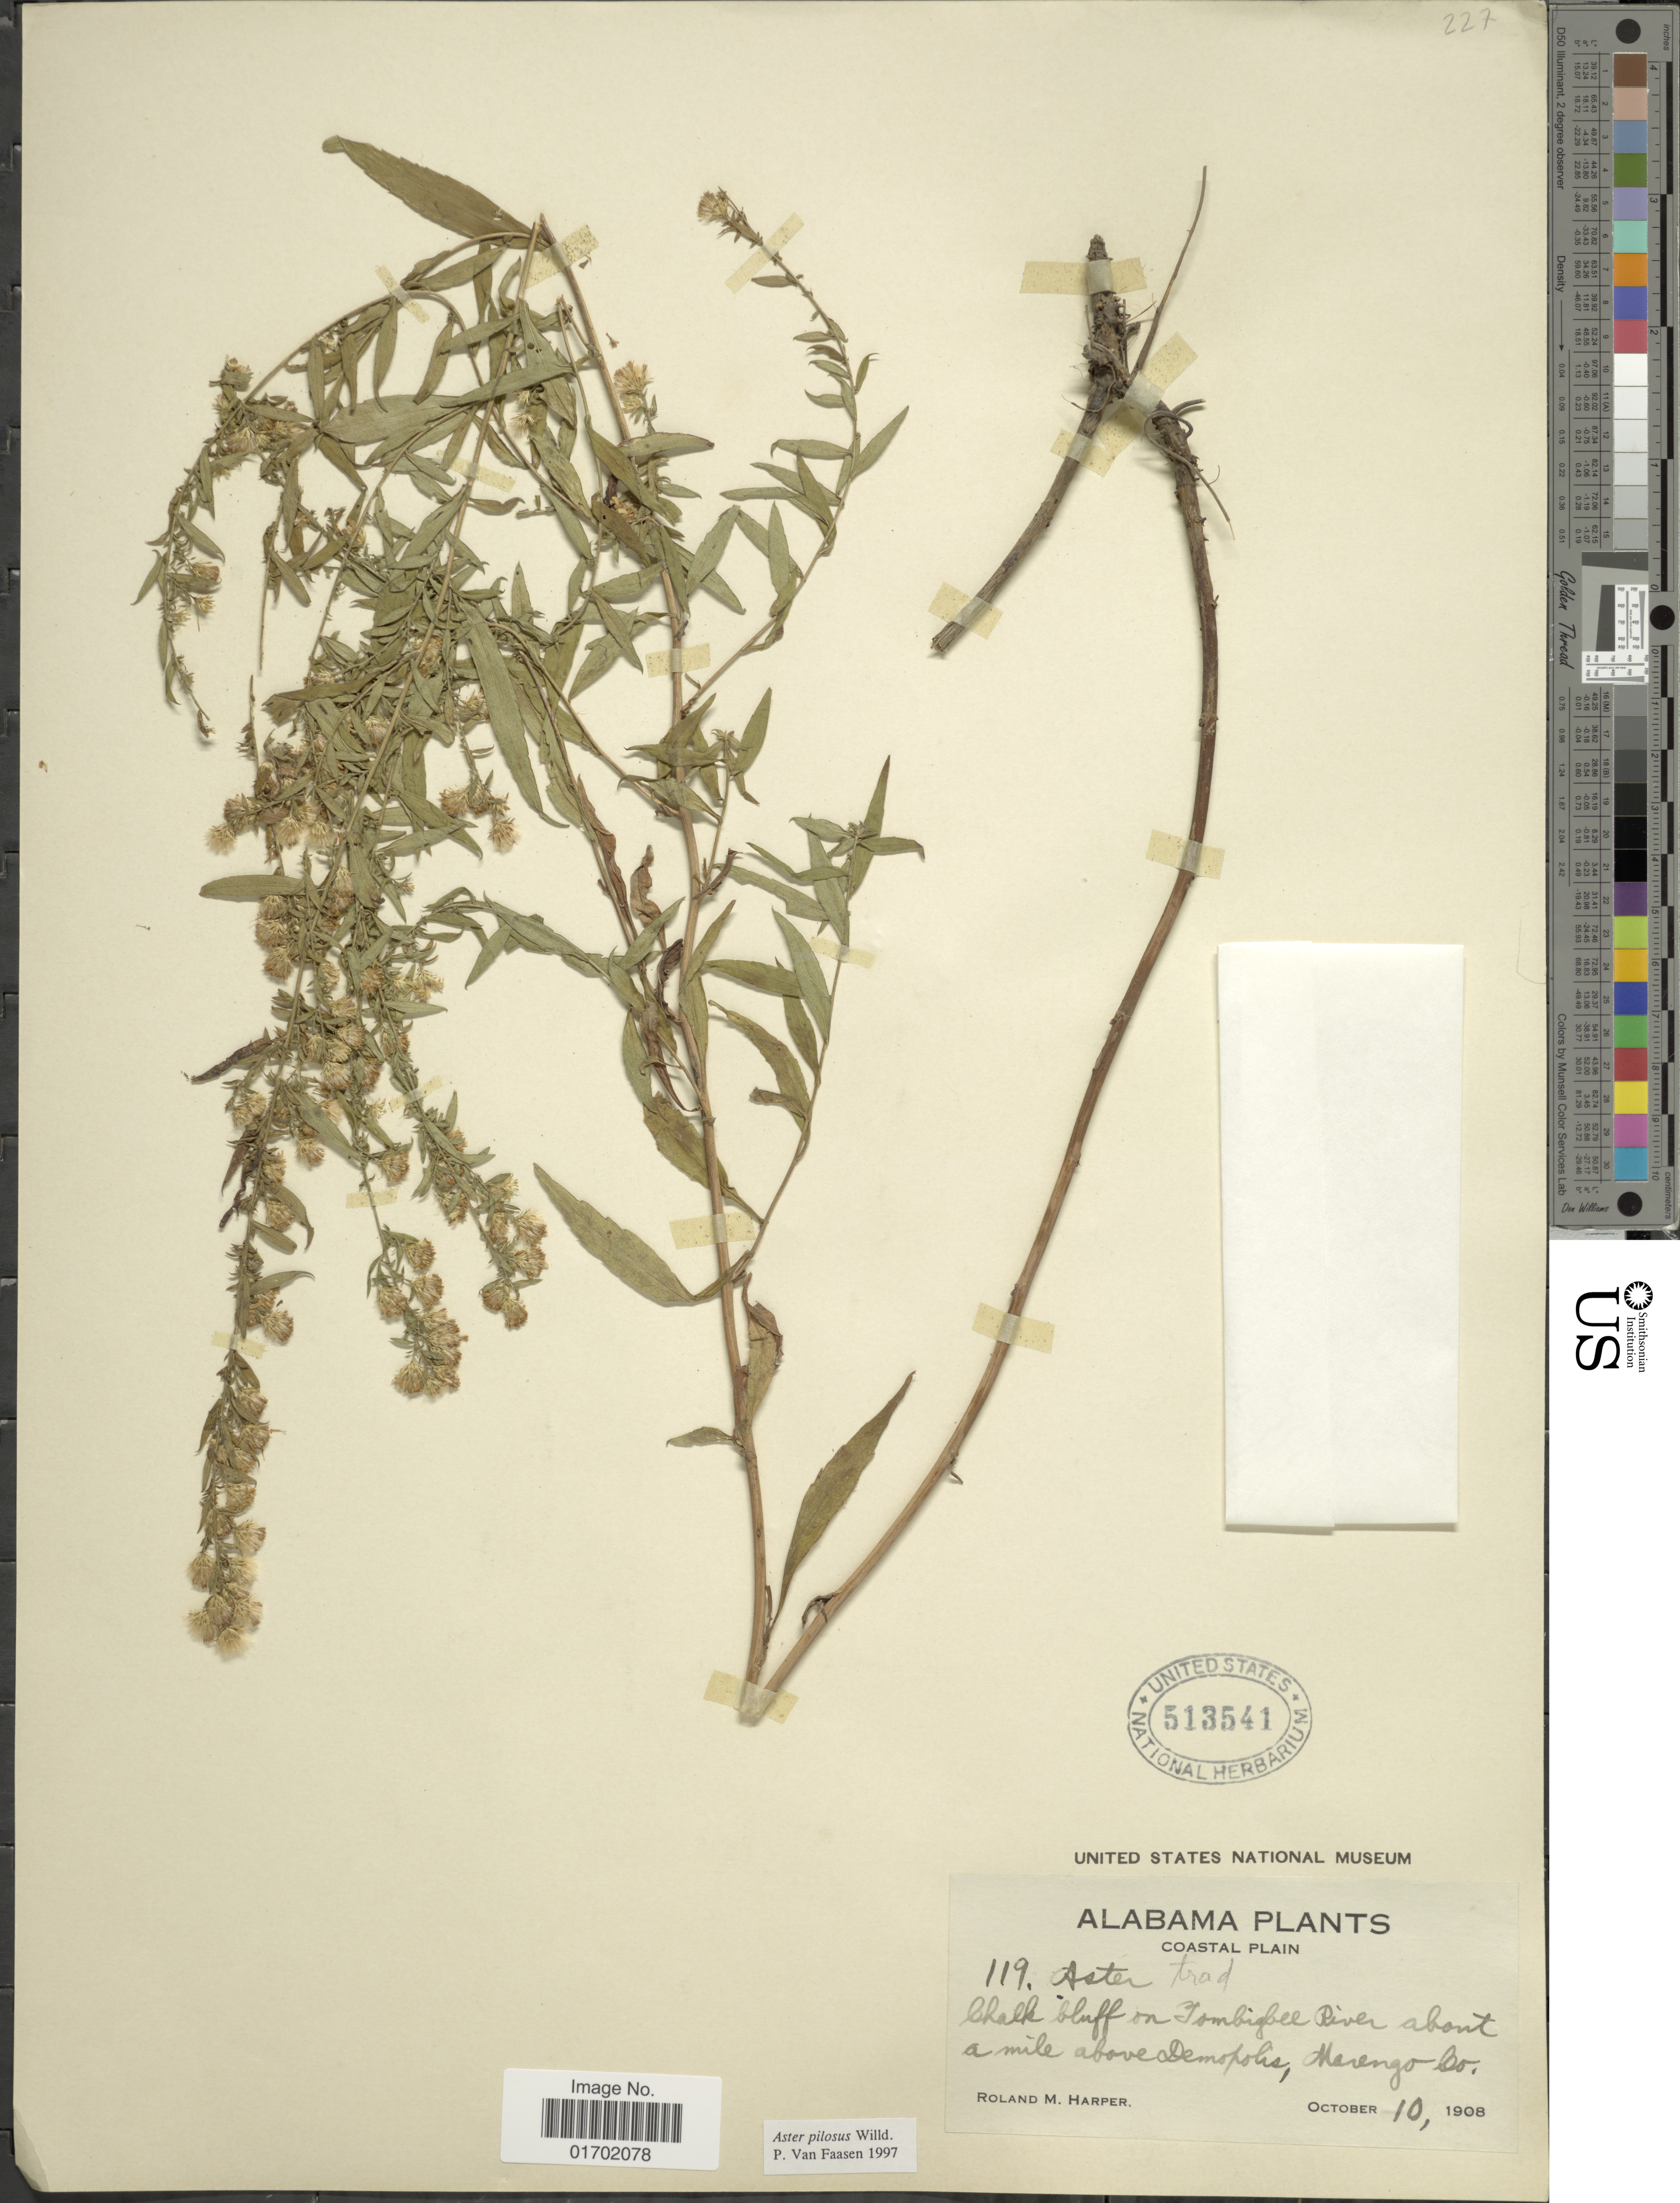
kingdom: Plantae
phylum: Tracheophyta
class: Magnoliopsida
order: Asterales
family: Asteraceae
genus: Symphyotrichum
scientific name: Symphyotrichum pilosum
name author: (Willd.) G.L. Nesom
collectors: R. M. Harper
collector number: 119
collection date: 1908-10-10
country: United States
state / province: Alabama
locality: Coastal Plain, Chalk bluff on Tombigbee River about a mile above Demopolis, Marengo Co.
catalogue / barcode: US 513541